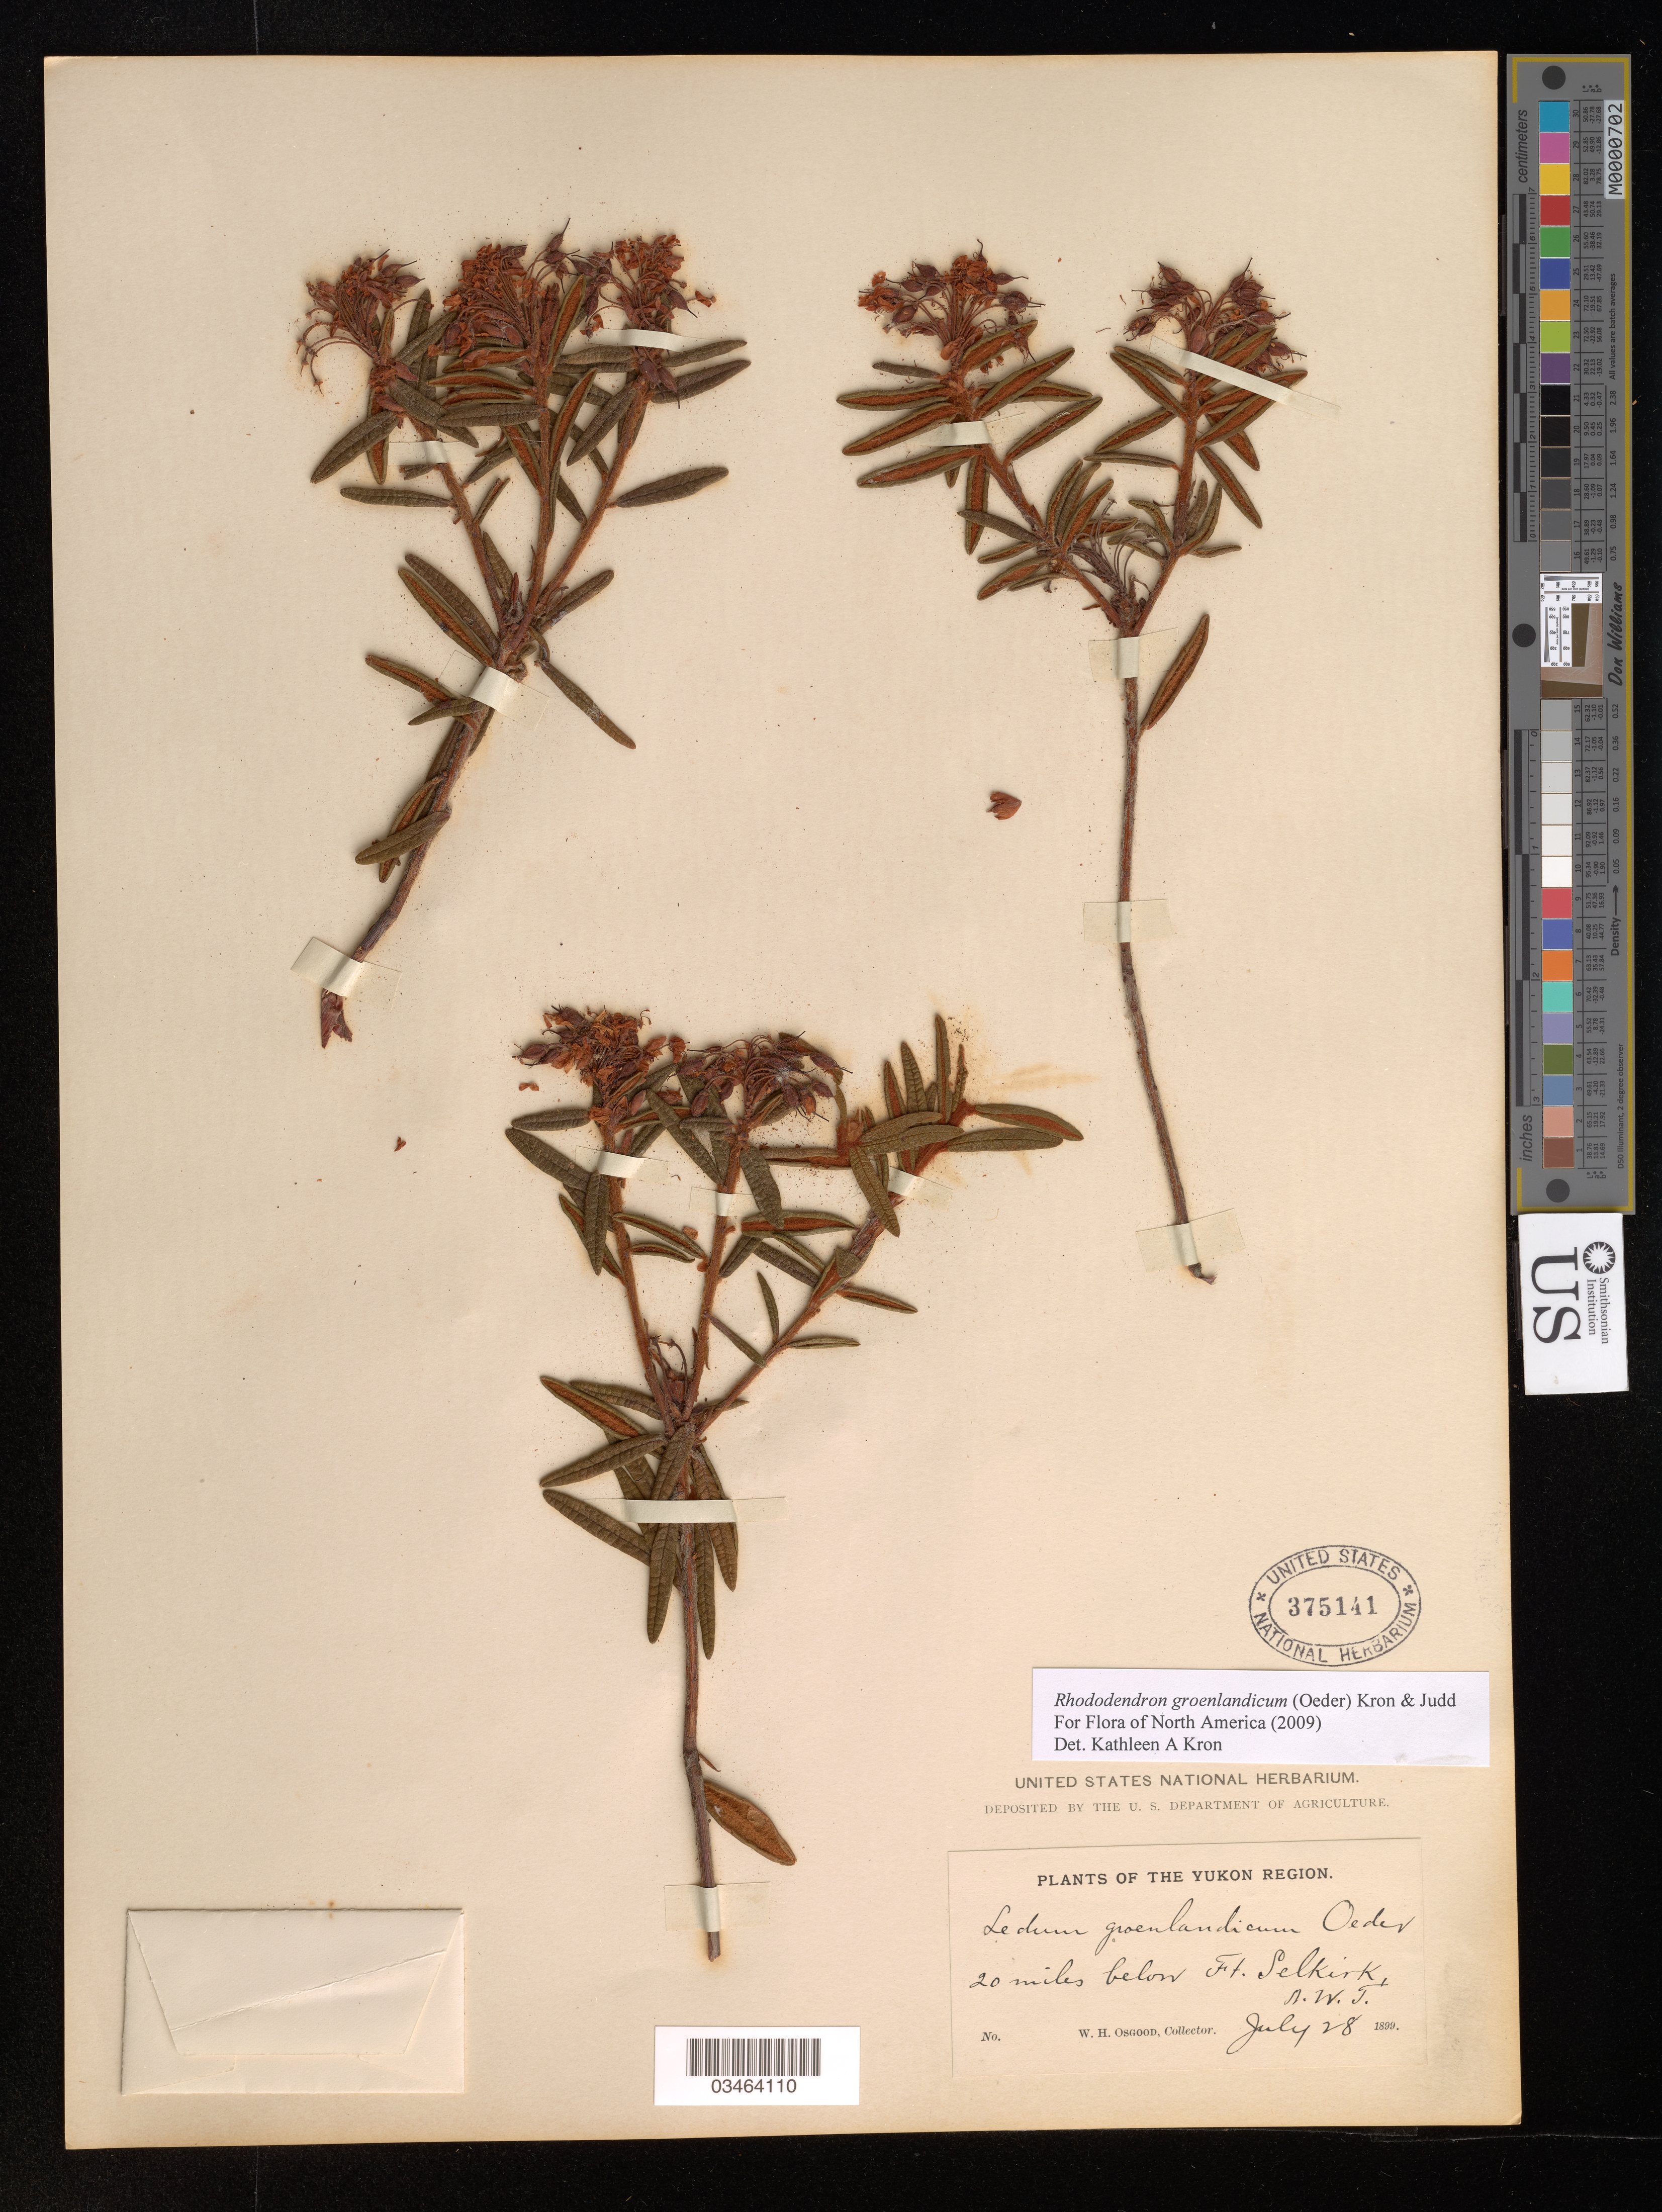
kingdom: Plantae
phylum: Tracheophyta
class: Magnoliopsida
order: Ericales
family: Ericaceae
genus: Rhododendron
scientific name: Rhododendron groenlandicum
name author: (Oeder) Kron & Judd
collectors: W. Osgood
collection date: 1899-07-28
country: Canada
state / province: Yukon Territory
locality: The Yukon Region. 20 miles below Ft. Selkirk, N.W.T.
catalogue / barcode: US 375141